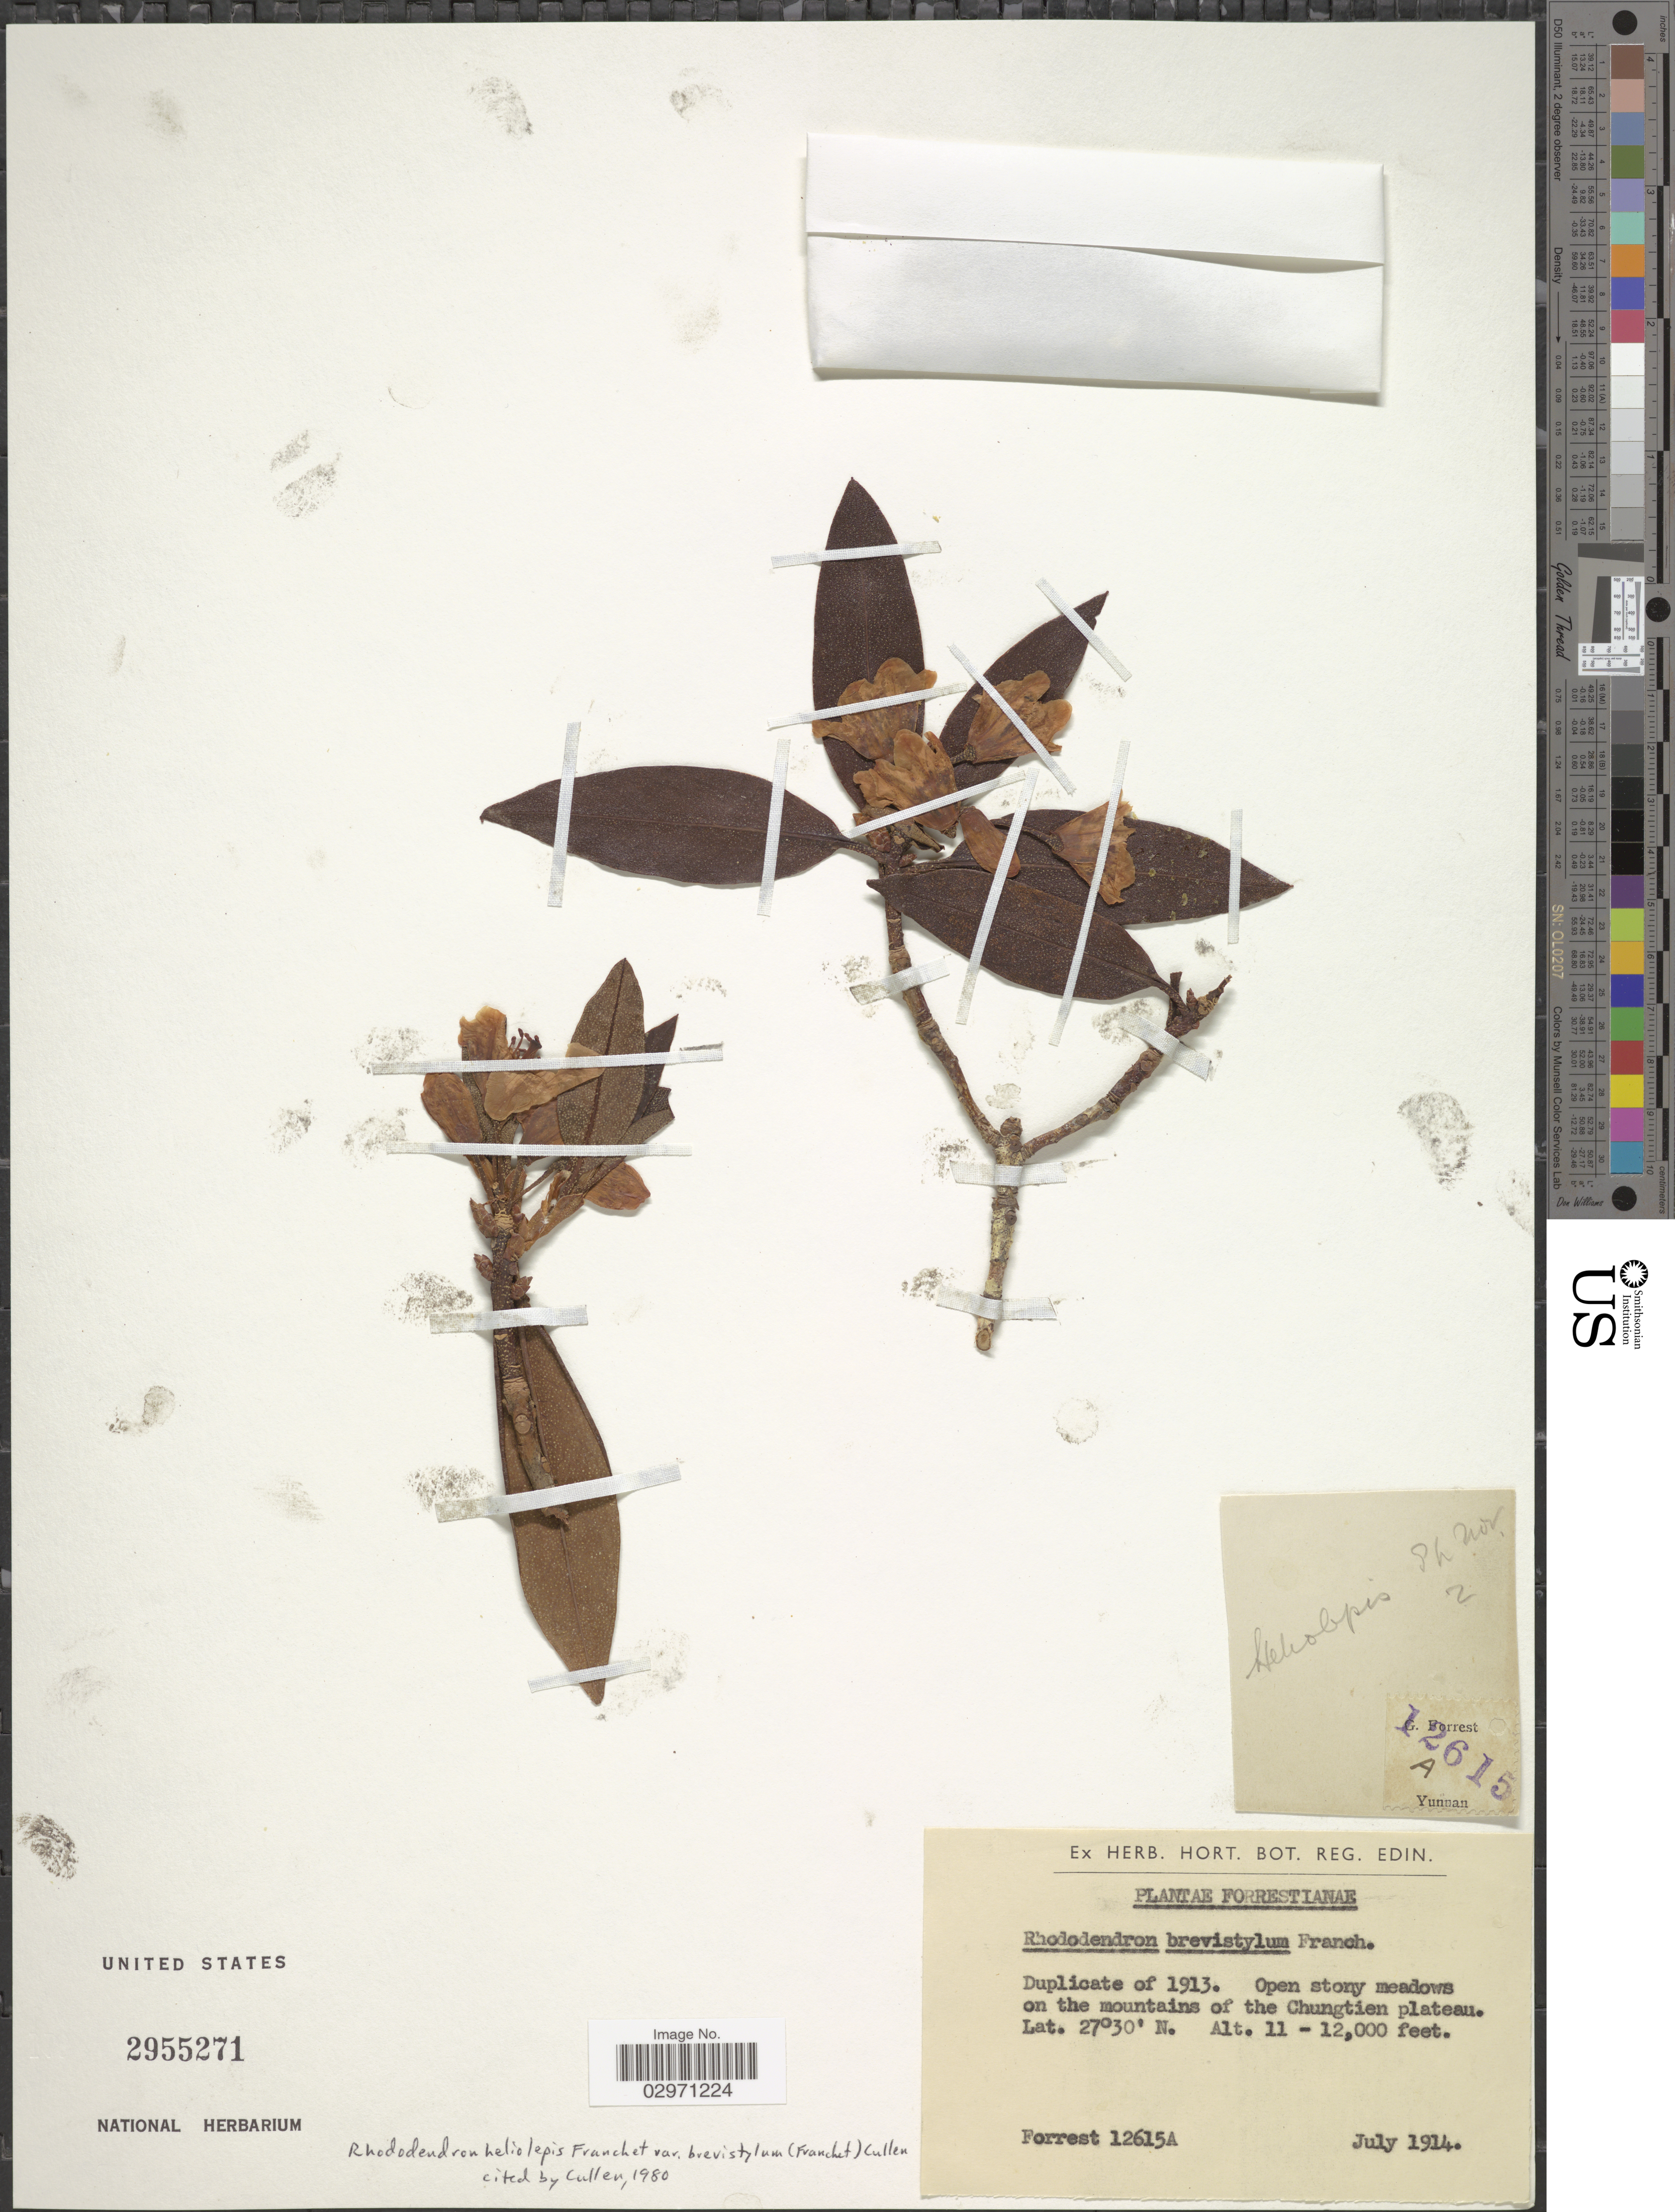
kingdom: Plantae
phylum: Tracheophyta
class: Magnoliopsida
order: Ericales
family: Ericaceae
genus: Rhododendron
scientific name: Rhododendron heliolepis var. brevistylum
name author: (Franch.) Cullen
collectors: -. Forrest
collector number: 12615A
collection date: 1914-07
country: China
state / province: Yunnan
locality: On the mountains of the Chuntien plateau.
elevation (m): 3353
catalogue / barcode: US 2955271